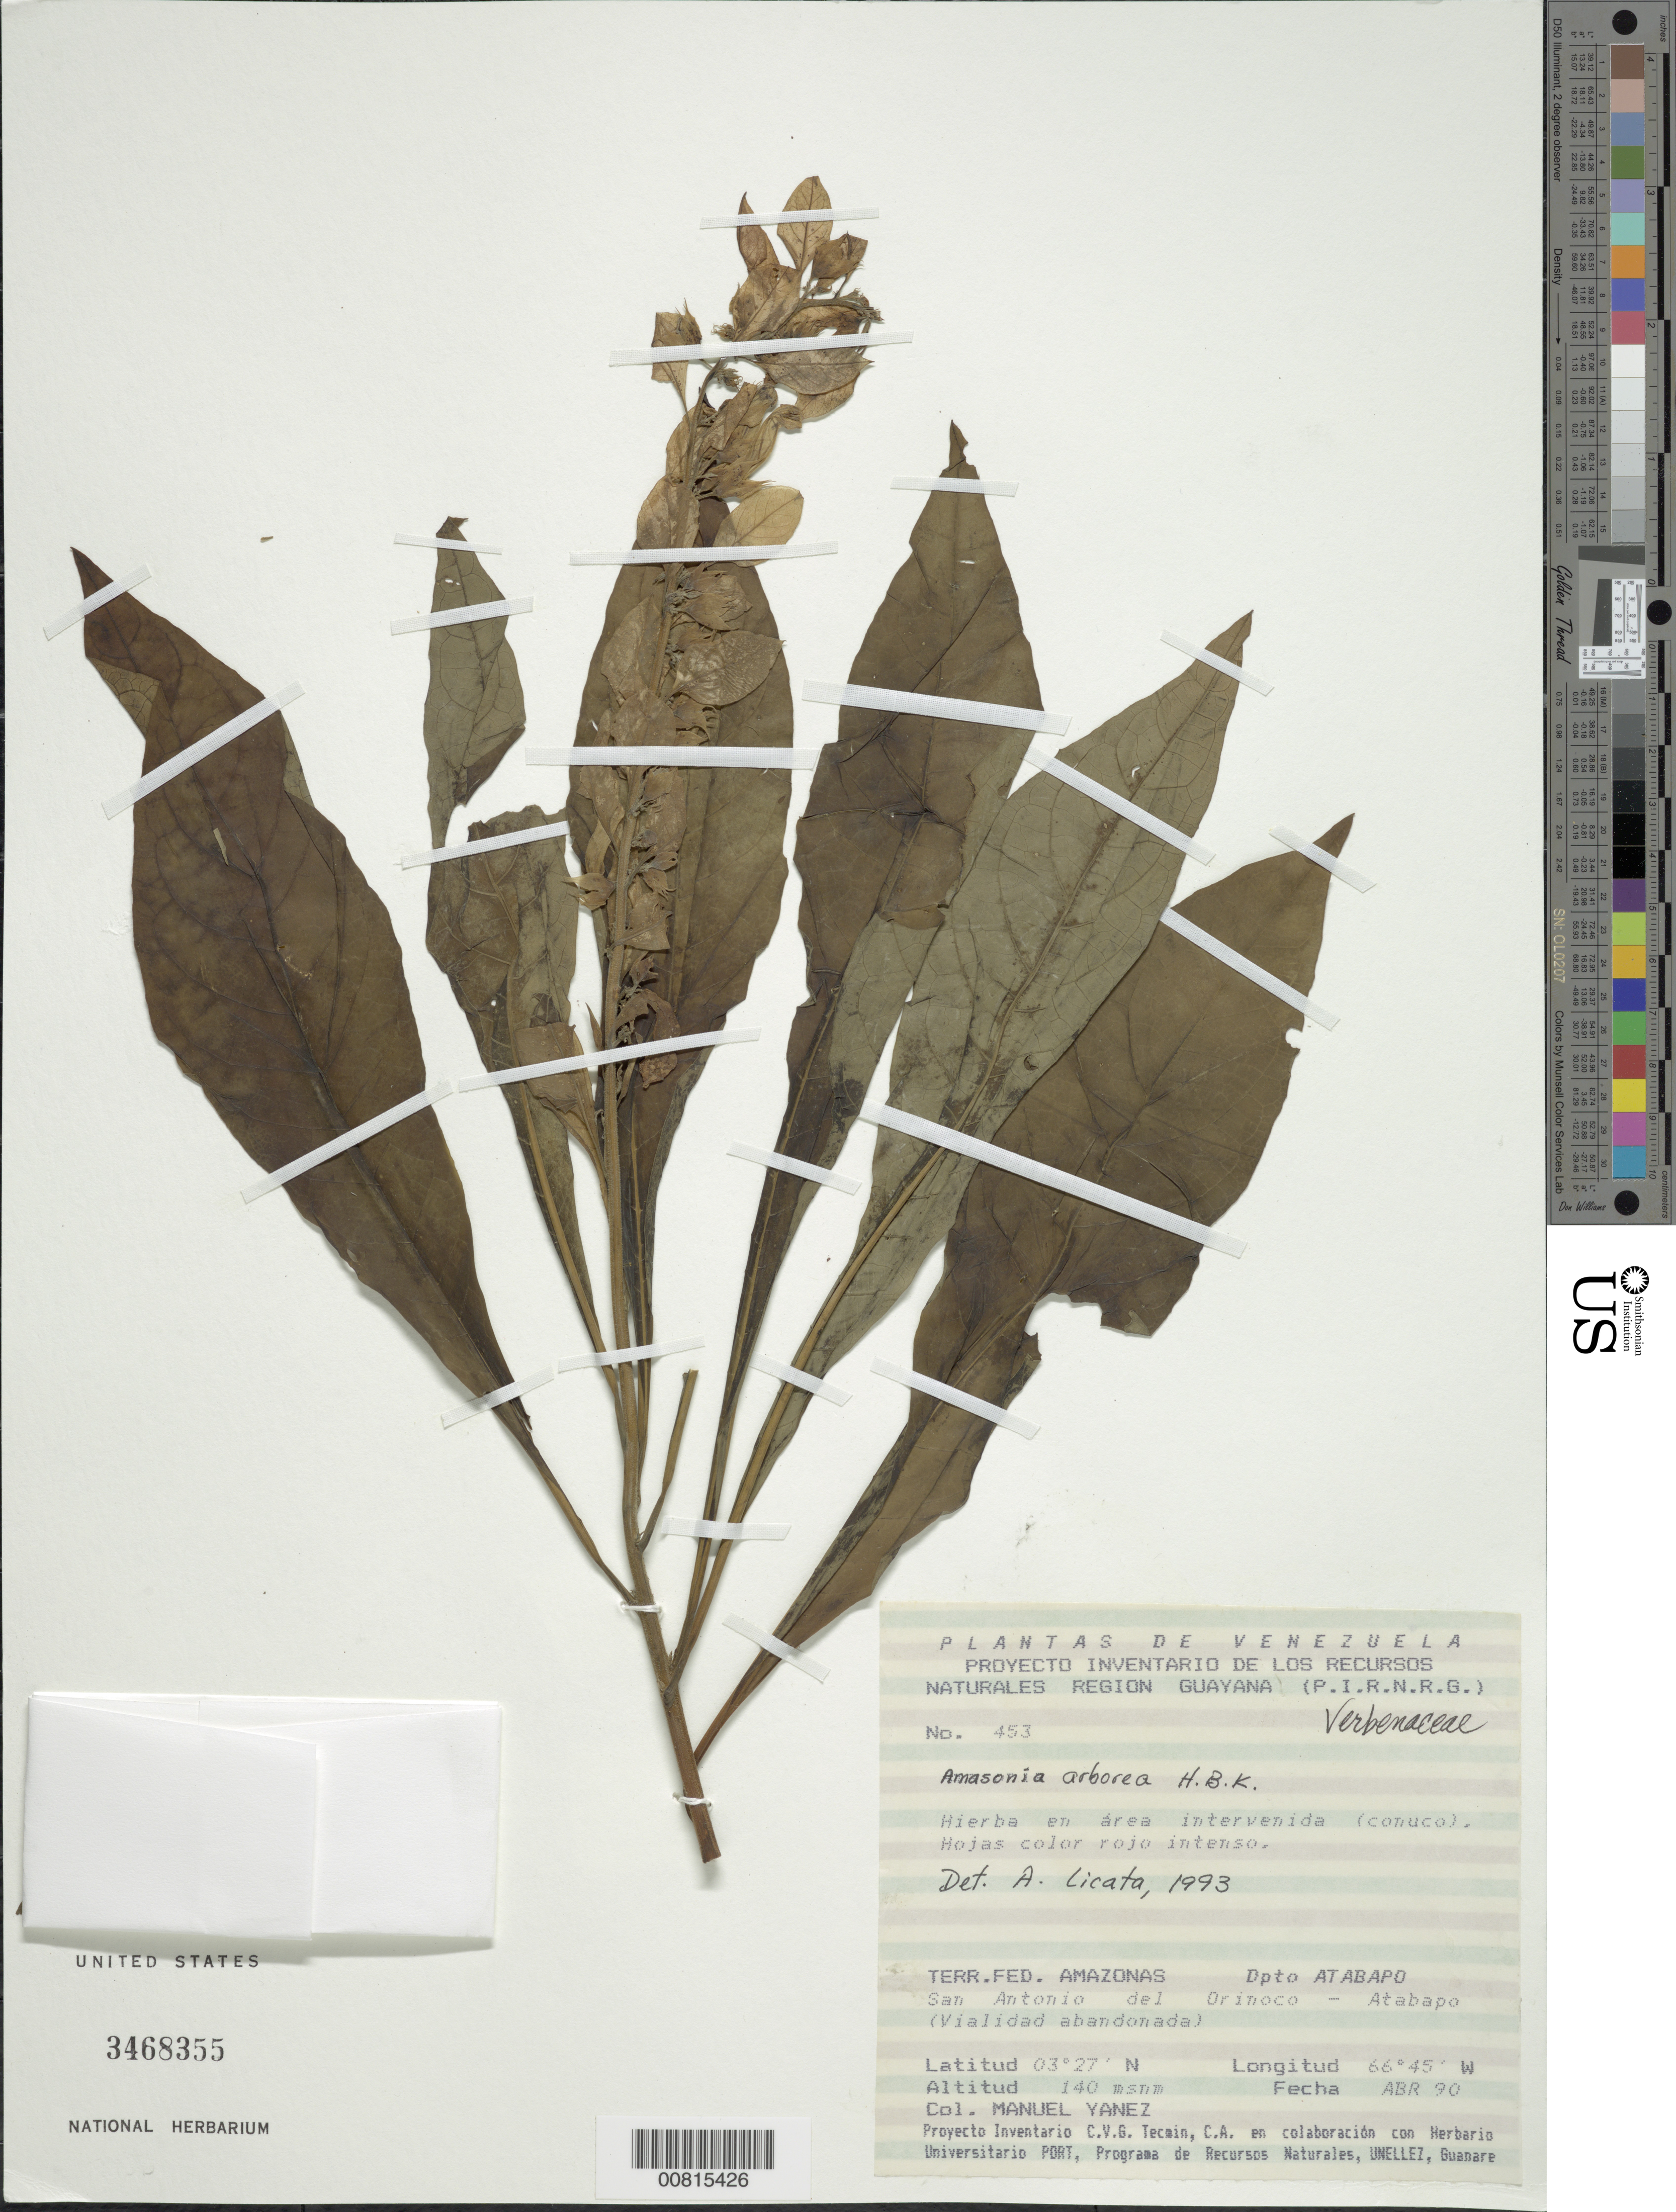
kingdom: Plantae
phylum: Tracheophyta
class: Magnoliopsida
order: Lamiales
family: Lamiaceae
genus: Amasonia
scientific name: Amasonia arborea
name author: (Aubl.) Moldenke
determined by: Licata, A., (PORT), Univ. Nac. Exp. de los Llanos Ezequiel Zamora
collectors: M. Yanez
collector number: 453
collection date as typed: Apr-90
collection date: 1990-04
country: Venezuela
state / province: Amazonas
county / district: Atabapo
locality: San Antonio del Orinoco (Vialidad abandonada)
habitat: Area intervenida (conuco)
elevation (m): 140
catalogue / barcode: US 3468355